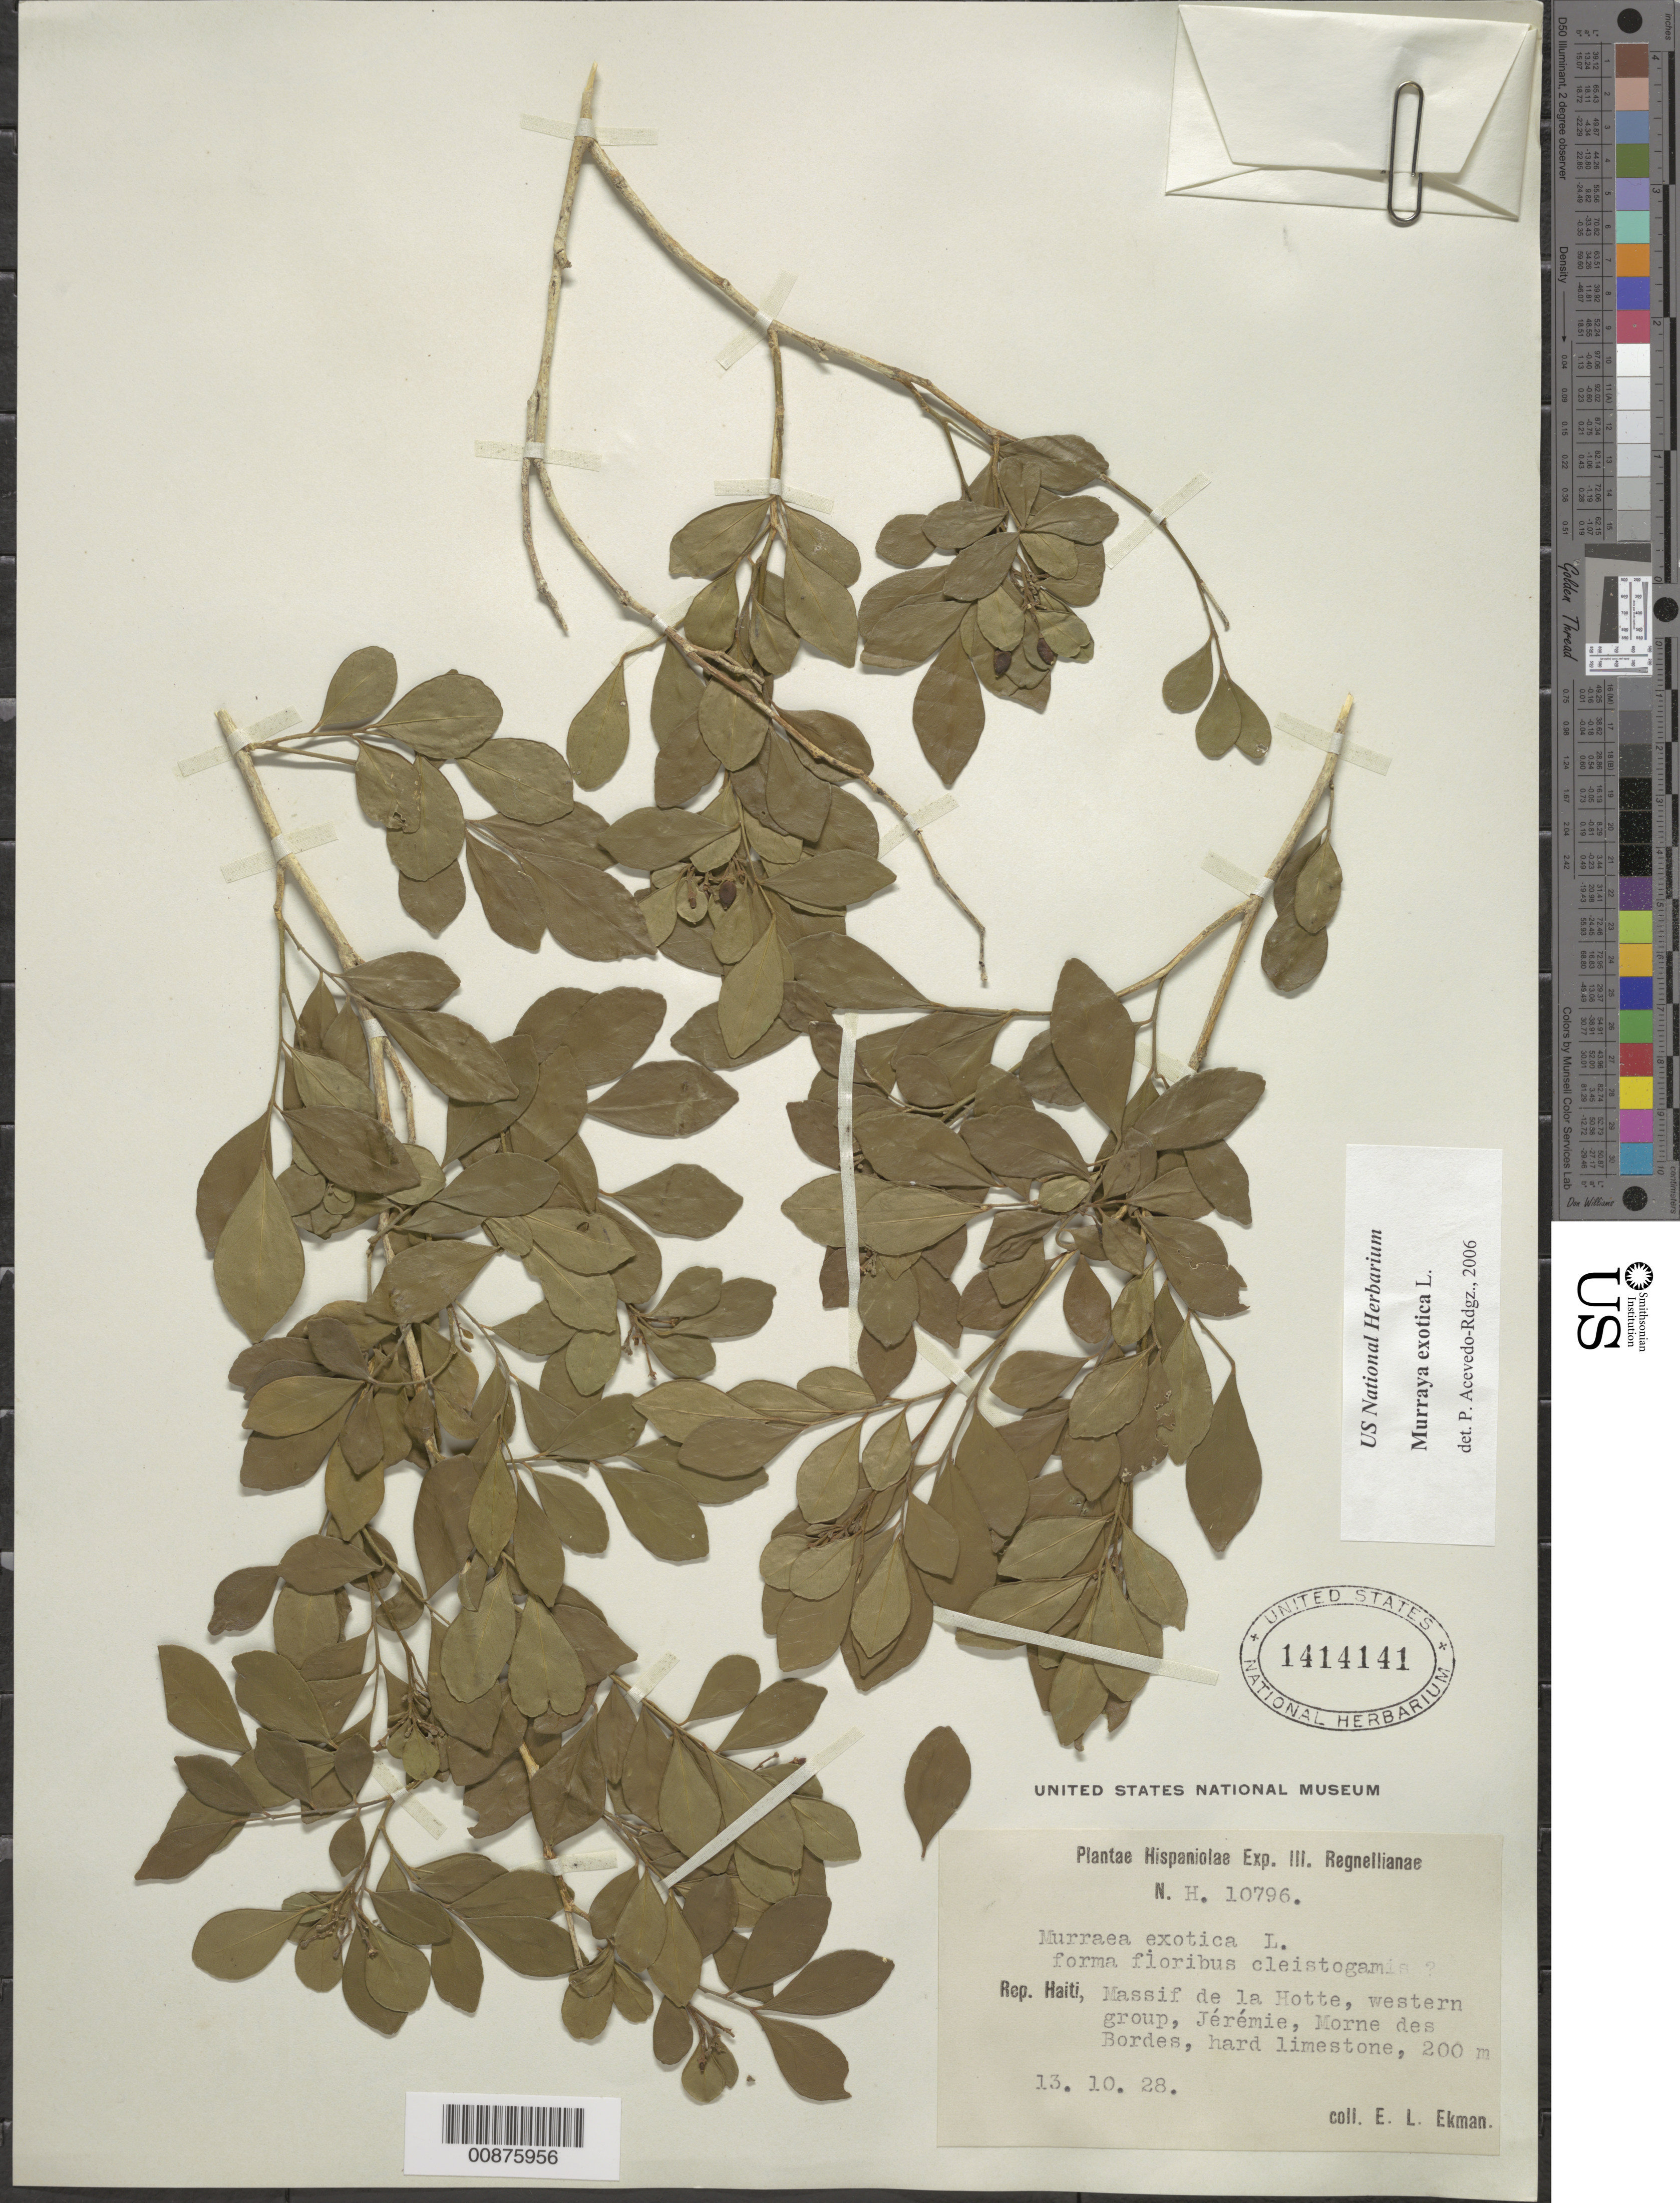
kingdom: Plantae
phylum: Tracheophyta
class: Magnoliopsida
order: Sapindales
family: Rutaceae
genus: Murraya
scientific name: Murraya exotica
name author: L.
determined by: Acevedo-Rodríguez, P., (BOT), Smithsonian Institution - National Museum of Natural History (UNITED STATES)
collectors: E. L. Ekman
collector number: H 10796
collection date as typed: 13 Oct 1928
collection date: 1928-10-13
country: Haiti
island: Hispaniola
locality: Massif de la Hotte, western group, Jérémie, Morne des Bordes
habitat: Hard limestone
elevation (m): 200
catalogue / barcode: US 1414141